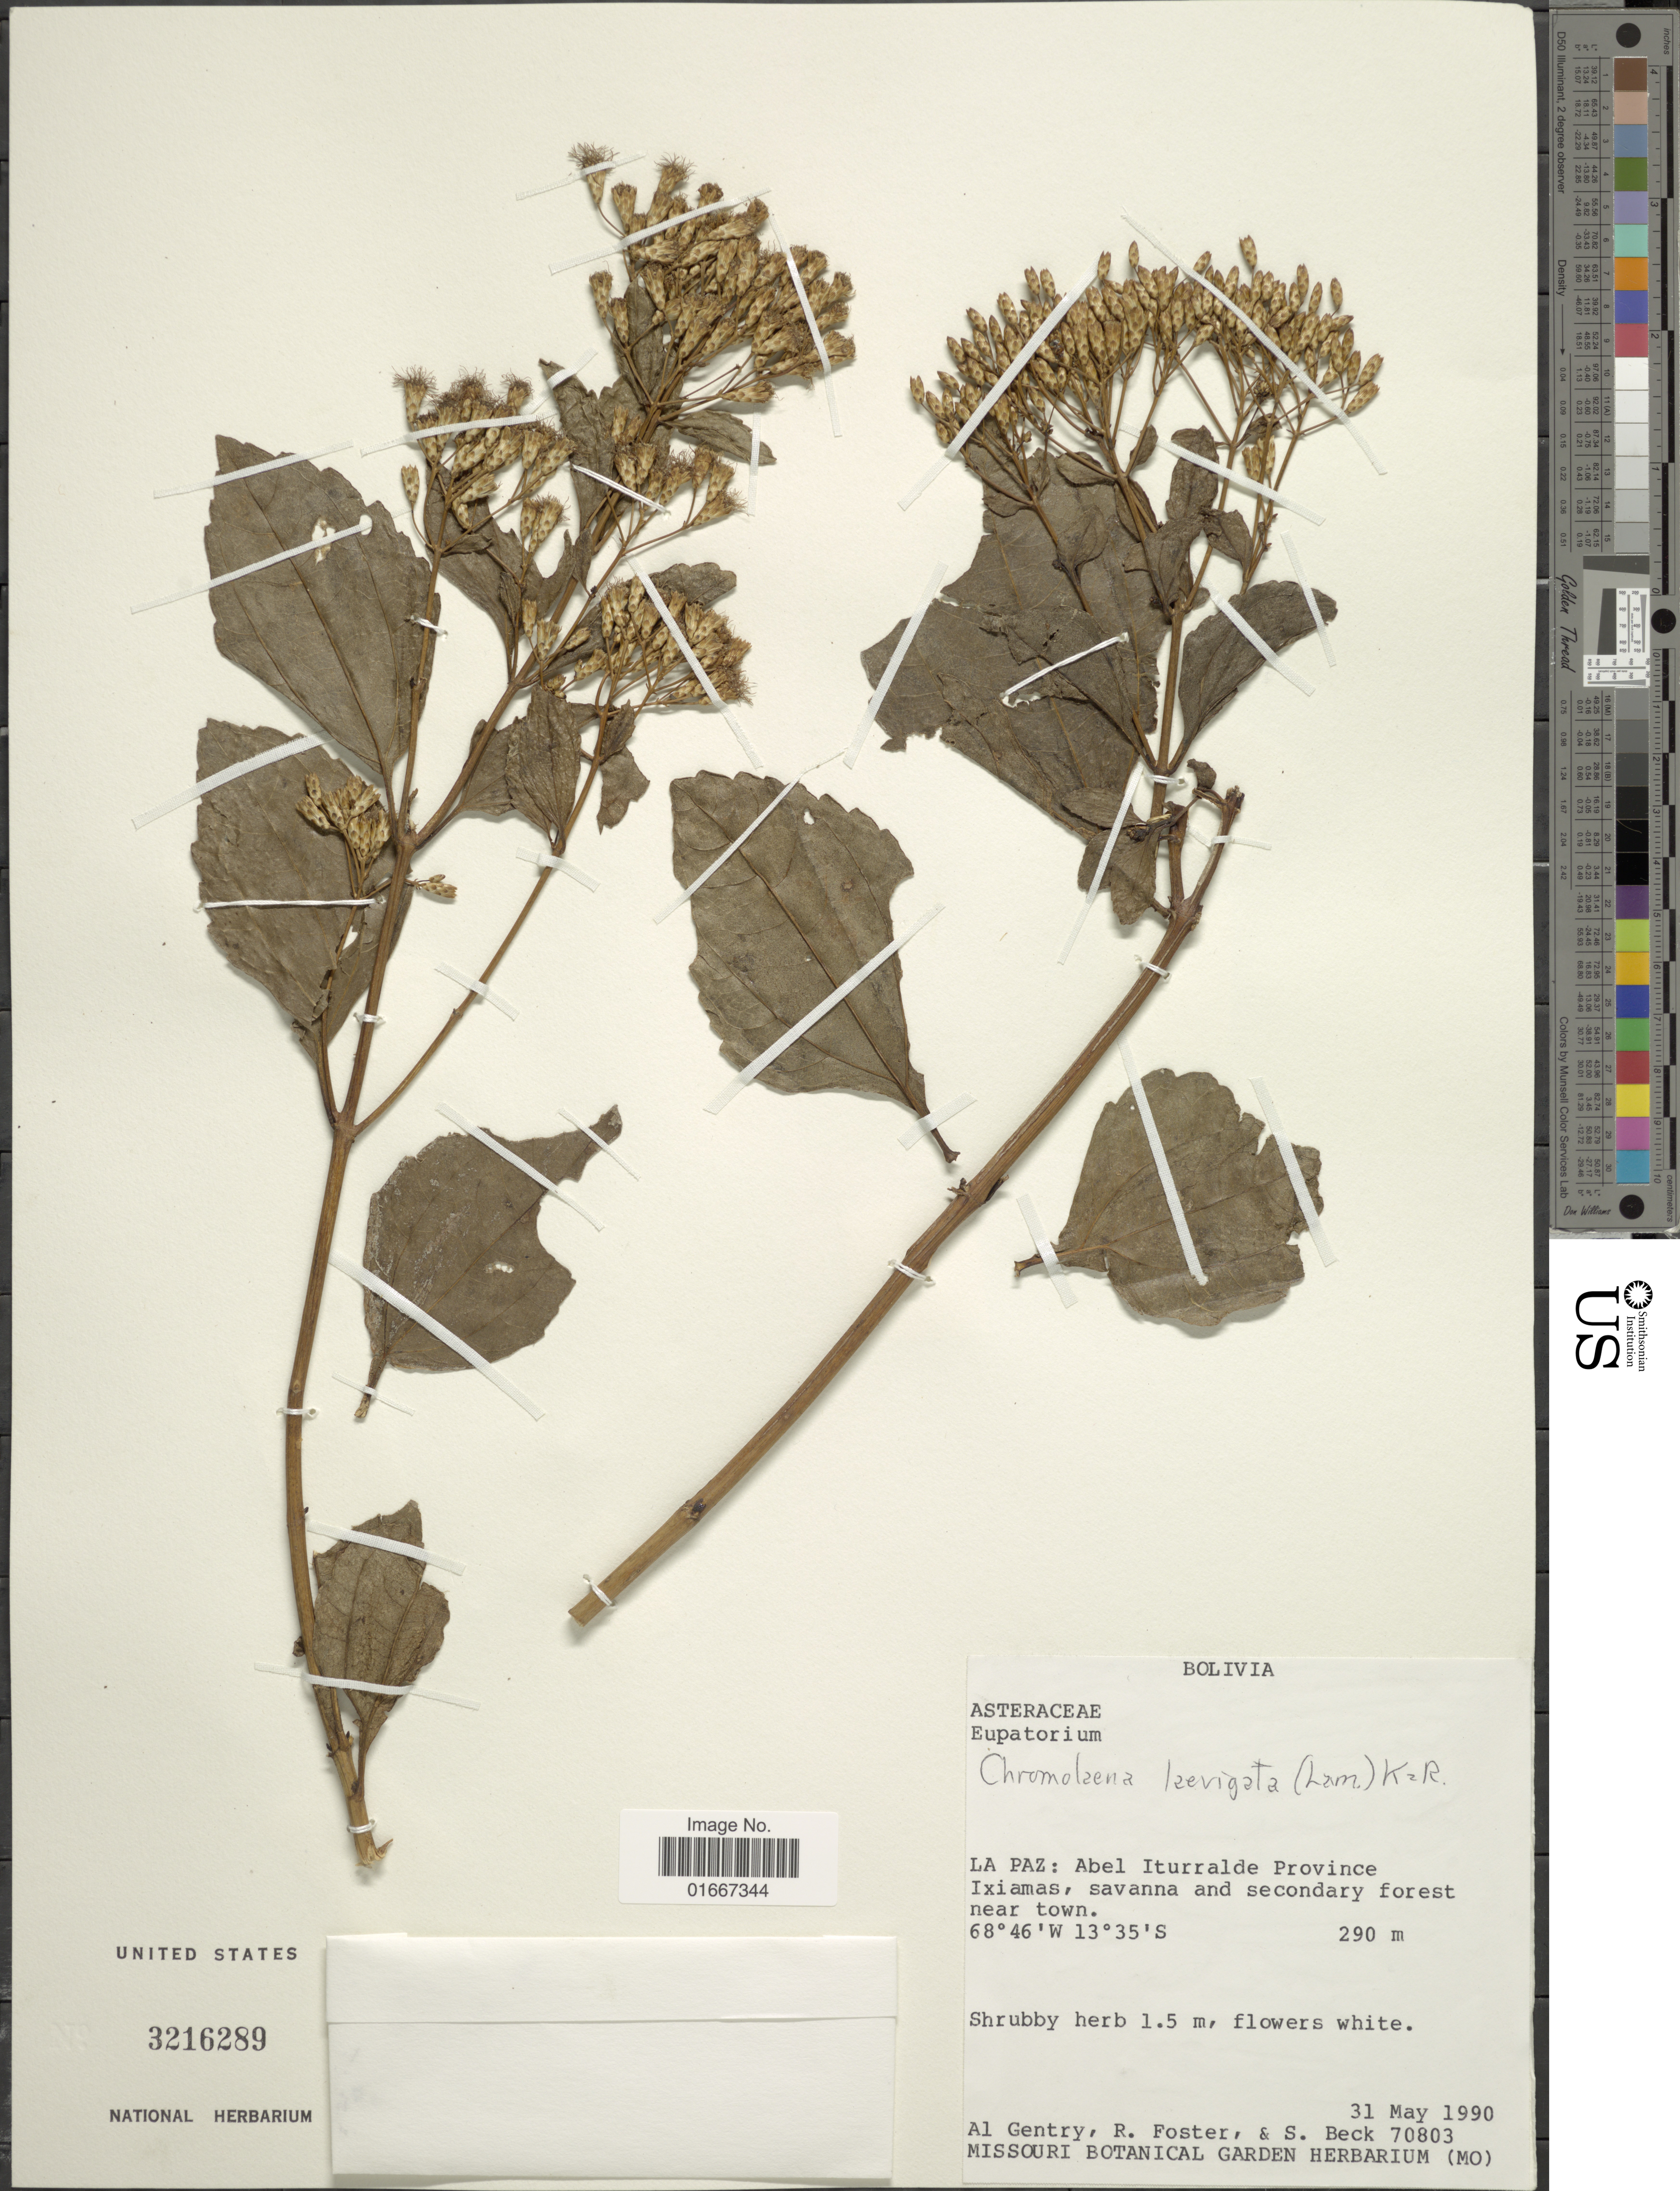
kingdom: Plantae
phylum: Tracheophyta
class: Magnoliopsida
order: Asterales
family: Asteraceae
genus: Chromolaena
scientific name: Chromolaena laevigata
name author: (Lam.) R.M. King & H. Rob.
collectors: A. H. Gentry, R. Foster & S. G. Beck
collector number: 70803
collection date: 1990-05-31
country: Bolivia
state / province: La Paz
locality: Abel Iturralde Province, Ixiamas, savanna and secondary forest near town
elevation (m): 290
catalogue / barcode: US 3216289